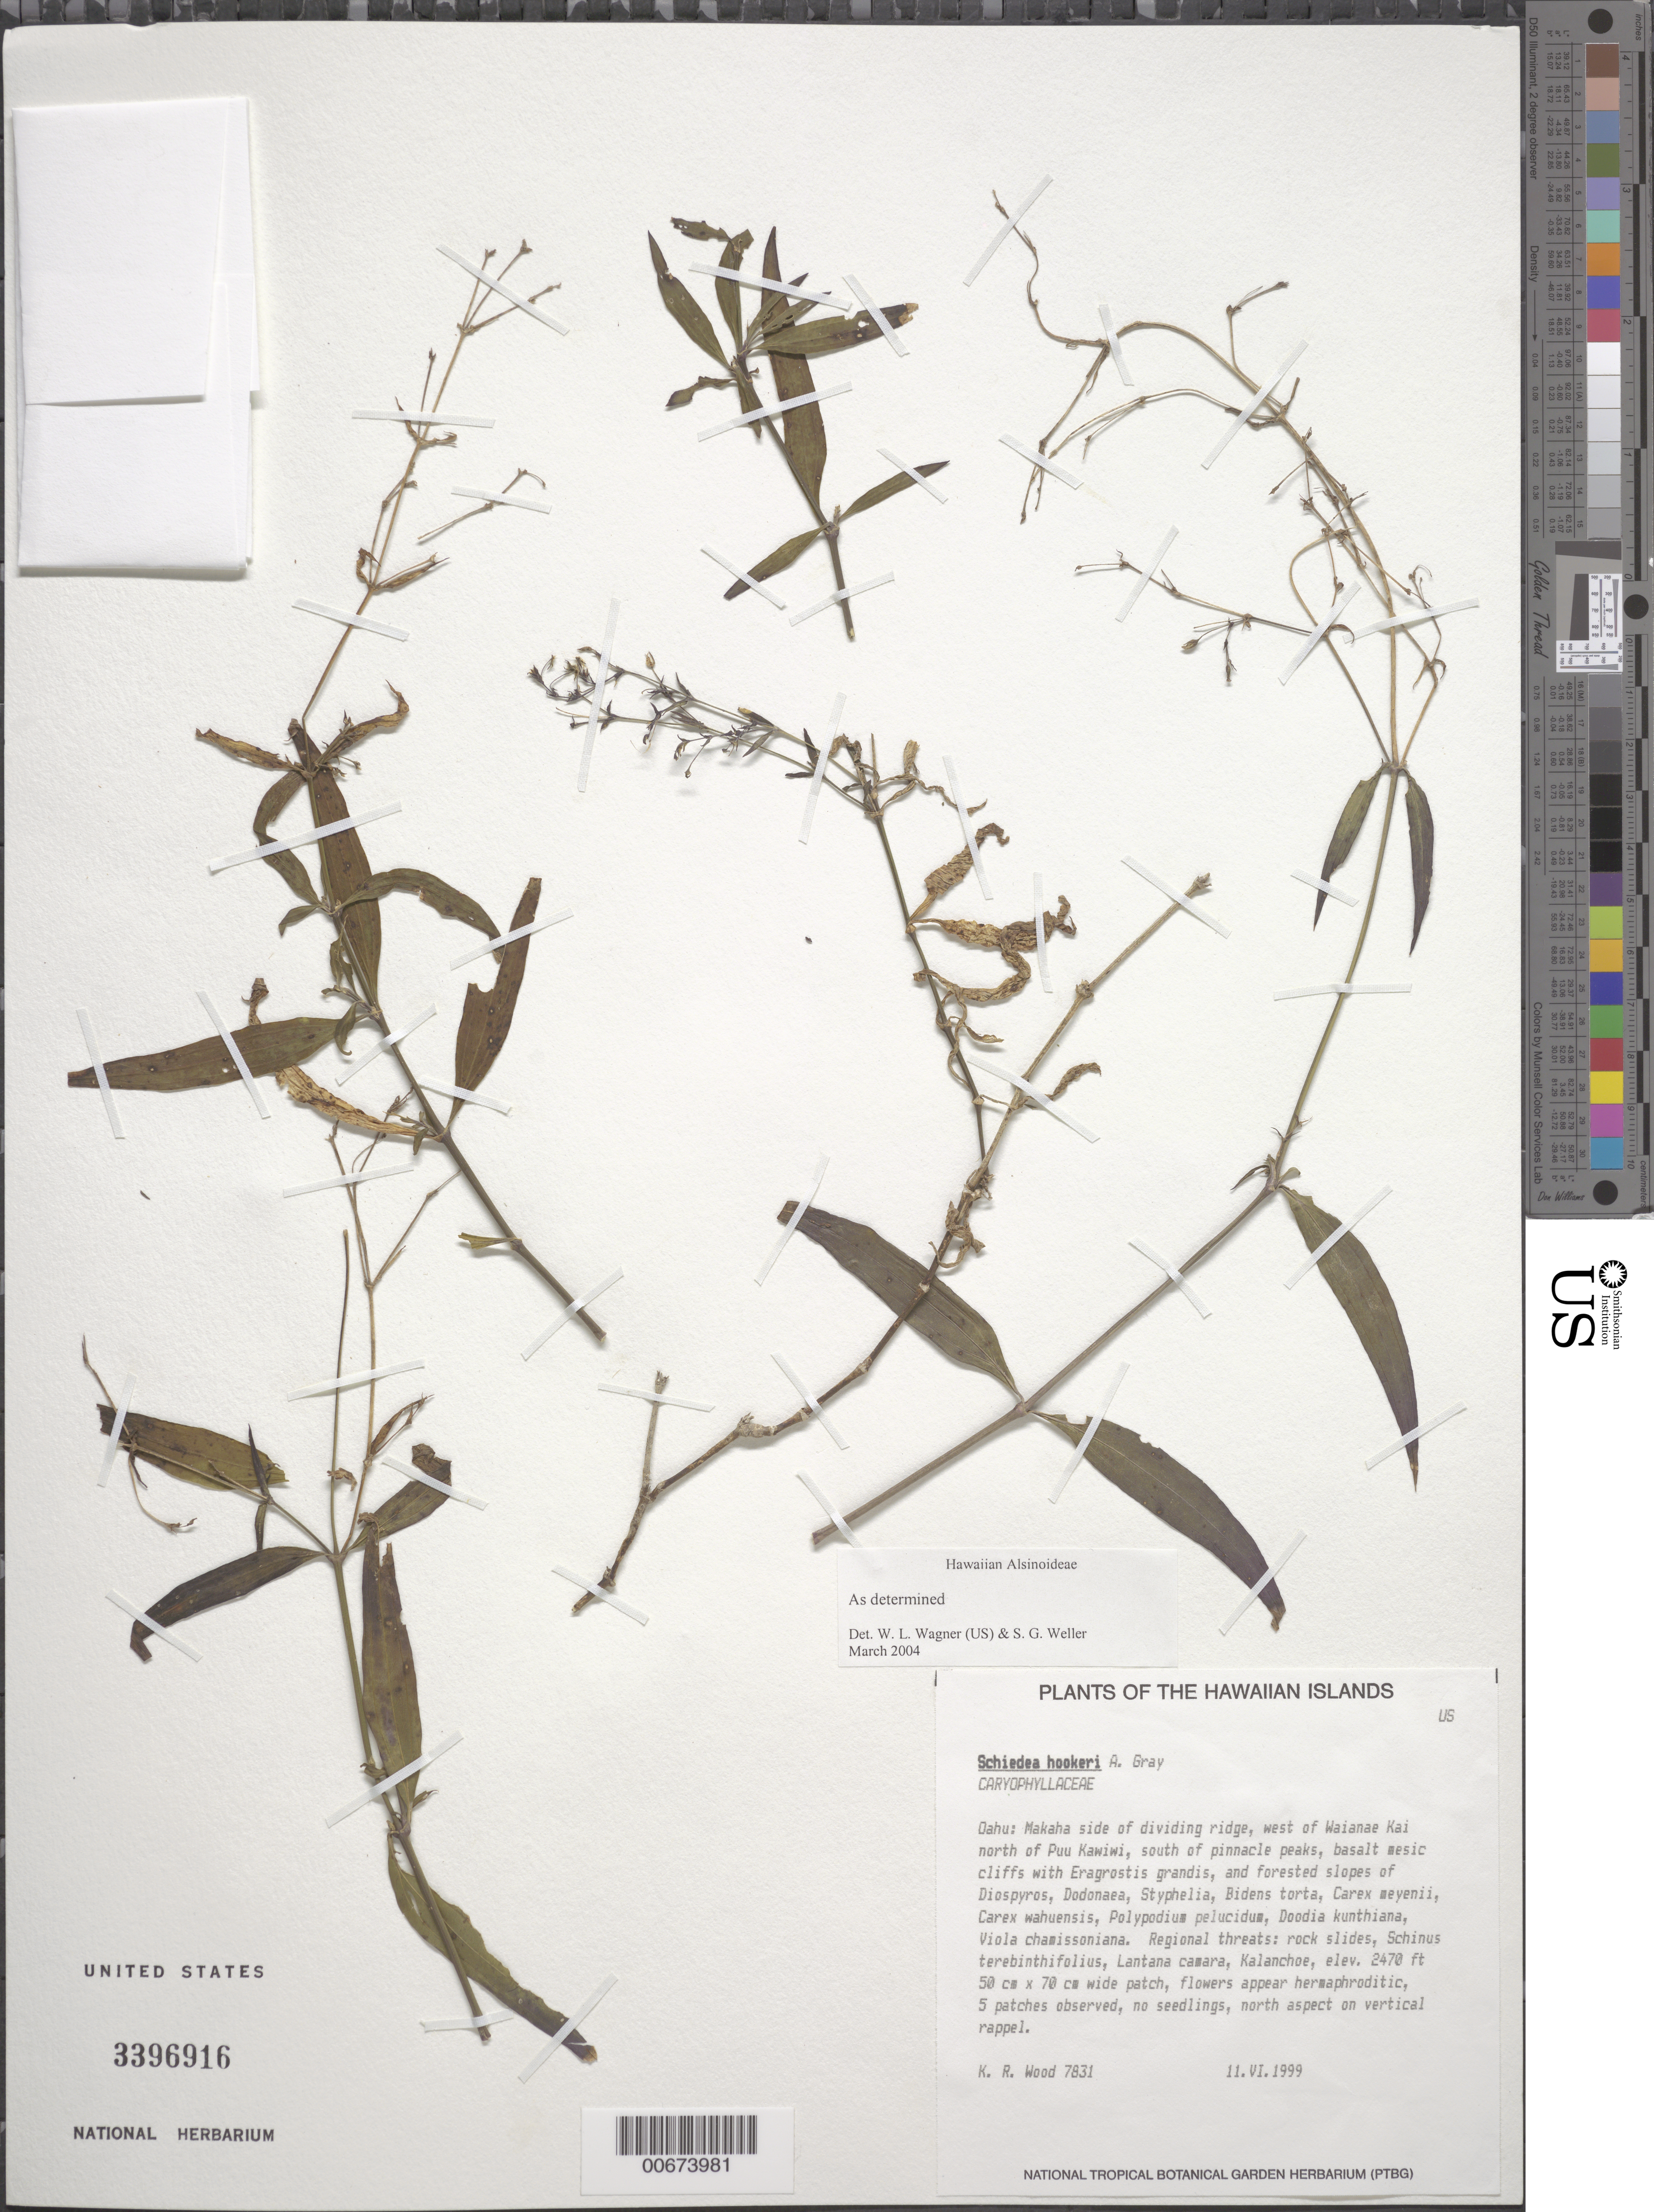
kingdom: Plantae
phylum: Tracheophyta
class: Magnoliopsida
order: Caryophyllales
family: Caryophyllaceae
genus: Schiedea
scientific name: Schiedea hookeri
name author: A. Gray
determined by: Wagner, W. L.; Weller, Stephen G.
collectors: K. R. Wood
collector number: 7831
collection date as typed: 11 Jun 1999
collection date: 1999-06-11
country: United States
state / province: Hawaii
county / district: Honolulu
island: Oahu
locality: Makaha side of dividing ridge, W of Waianae Kai N of Puu Kawiwi, S of pinnacle peaks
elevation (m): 753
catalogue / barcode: US 3396916